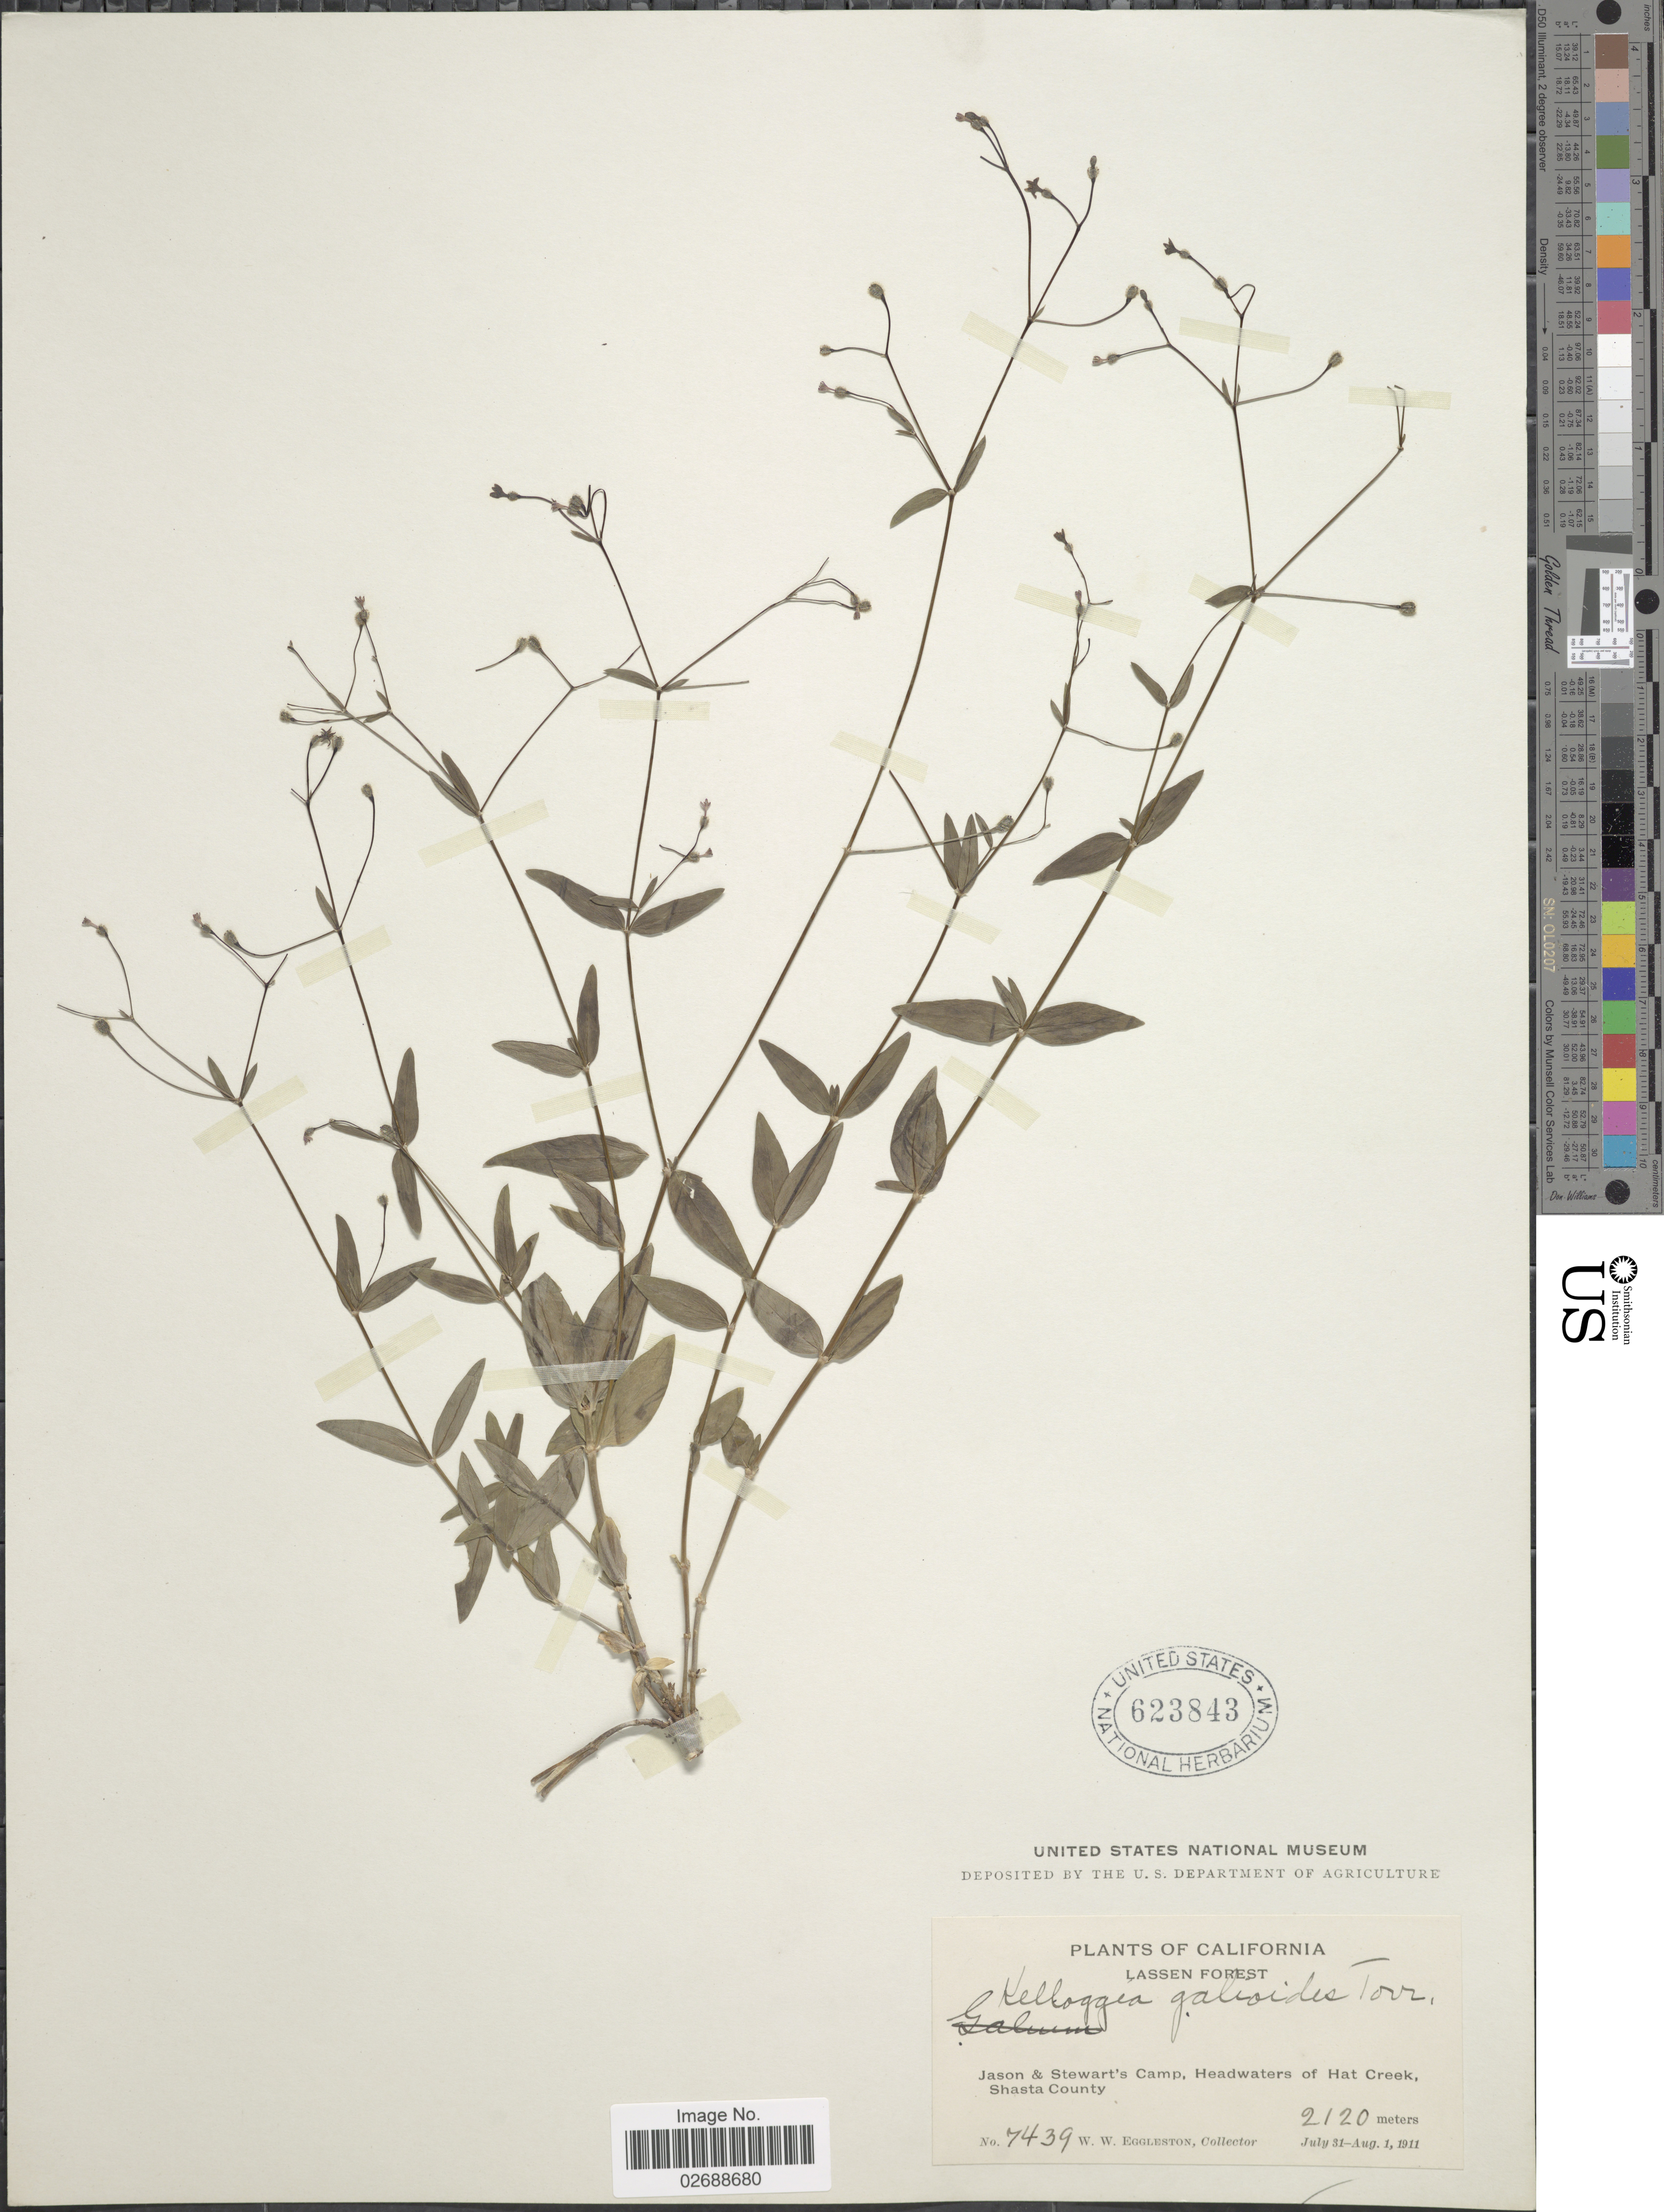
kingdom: Plantae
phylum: Tracheophyta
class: Magnoliopsida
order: Gentianales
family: Rubiaceae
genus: Kelloggia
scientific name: Kelloggia galioides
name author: Torr.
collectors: W. W. Eggleston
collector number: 7439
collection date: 1911-07-31/1911-08-01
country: United States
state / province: California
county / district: Shasta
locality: Lassen Forest. Jason & Stewart's Camp, headwaters of Hat Creek, Shasta County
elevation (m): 2120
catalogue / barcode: US 623843